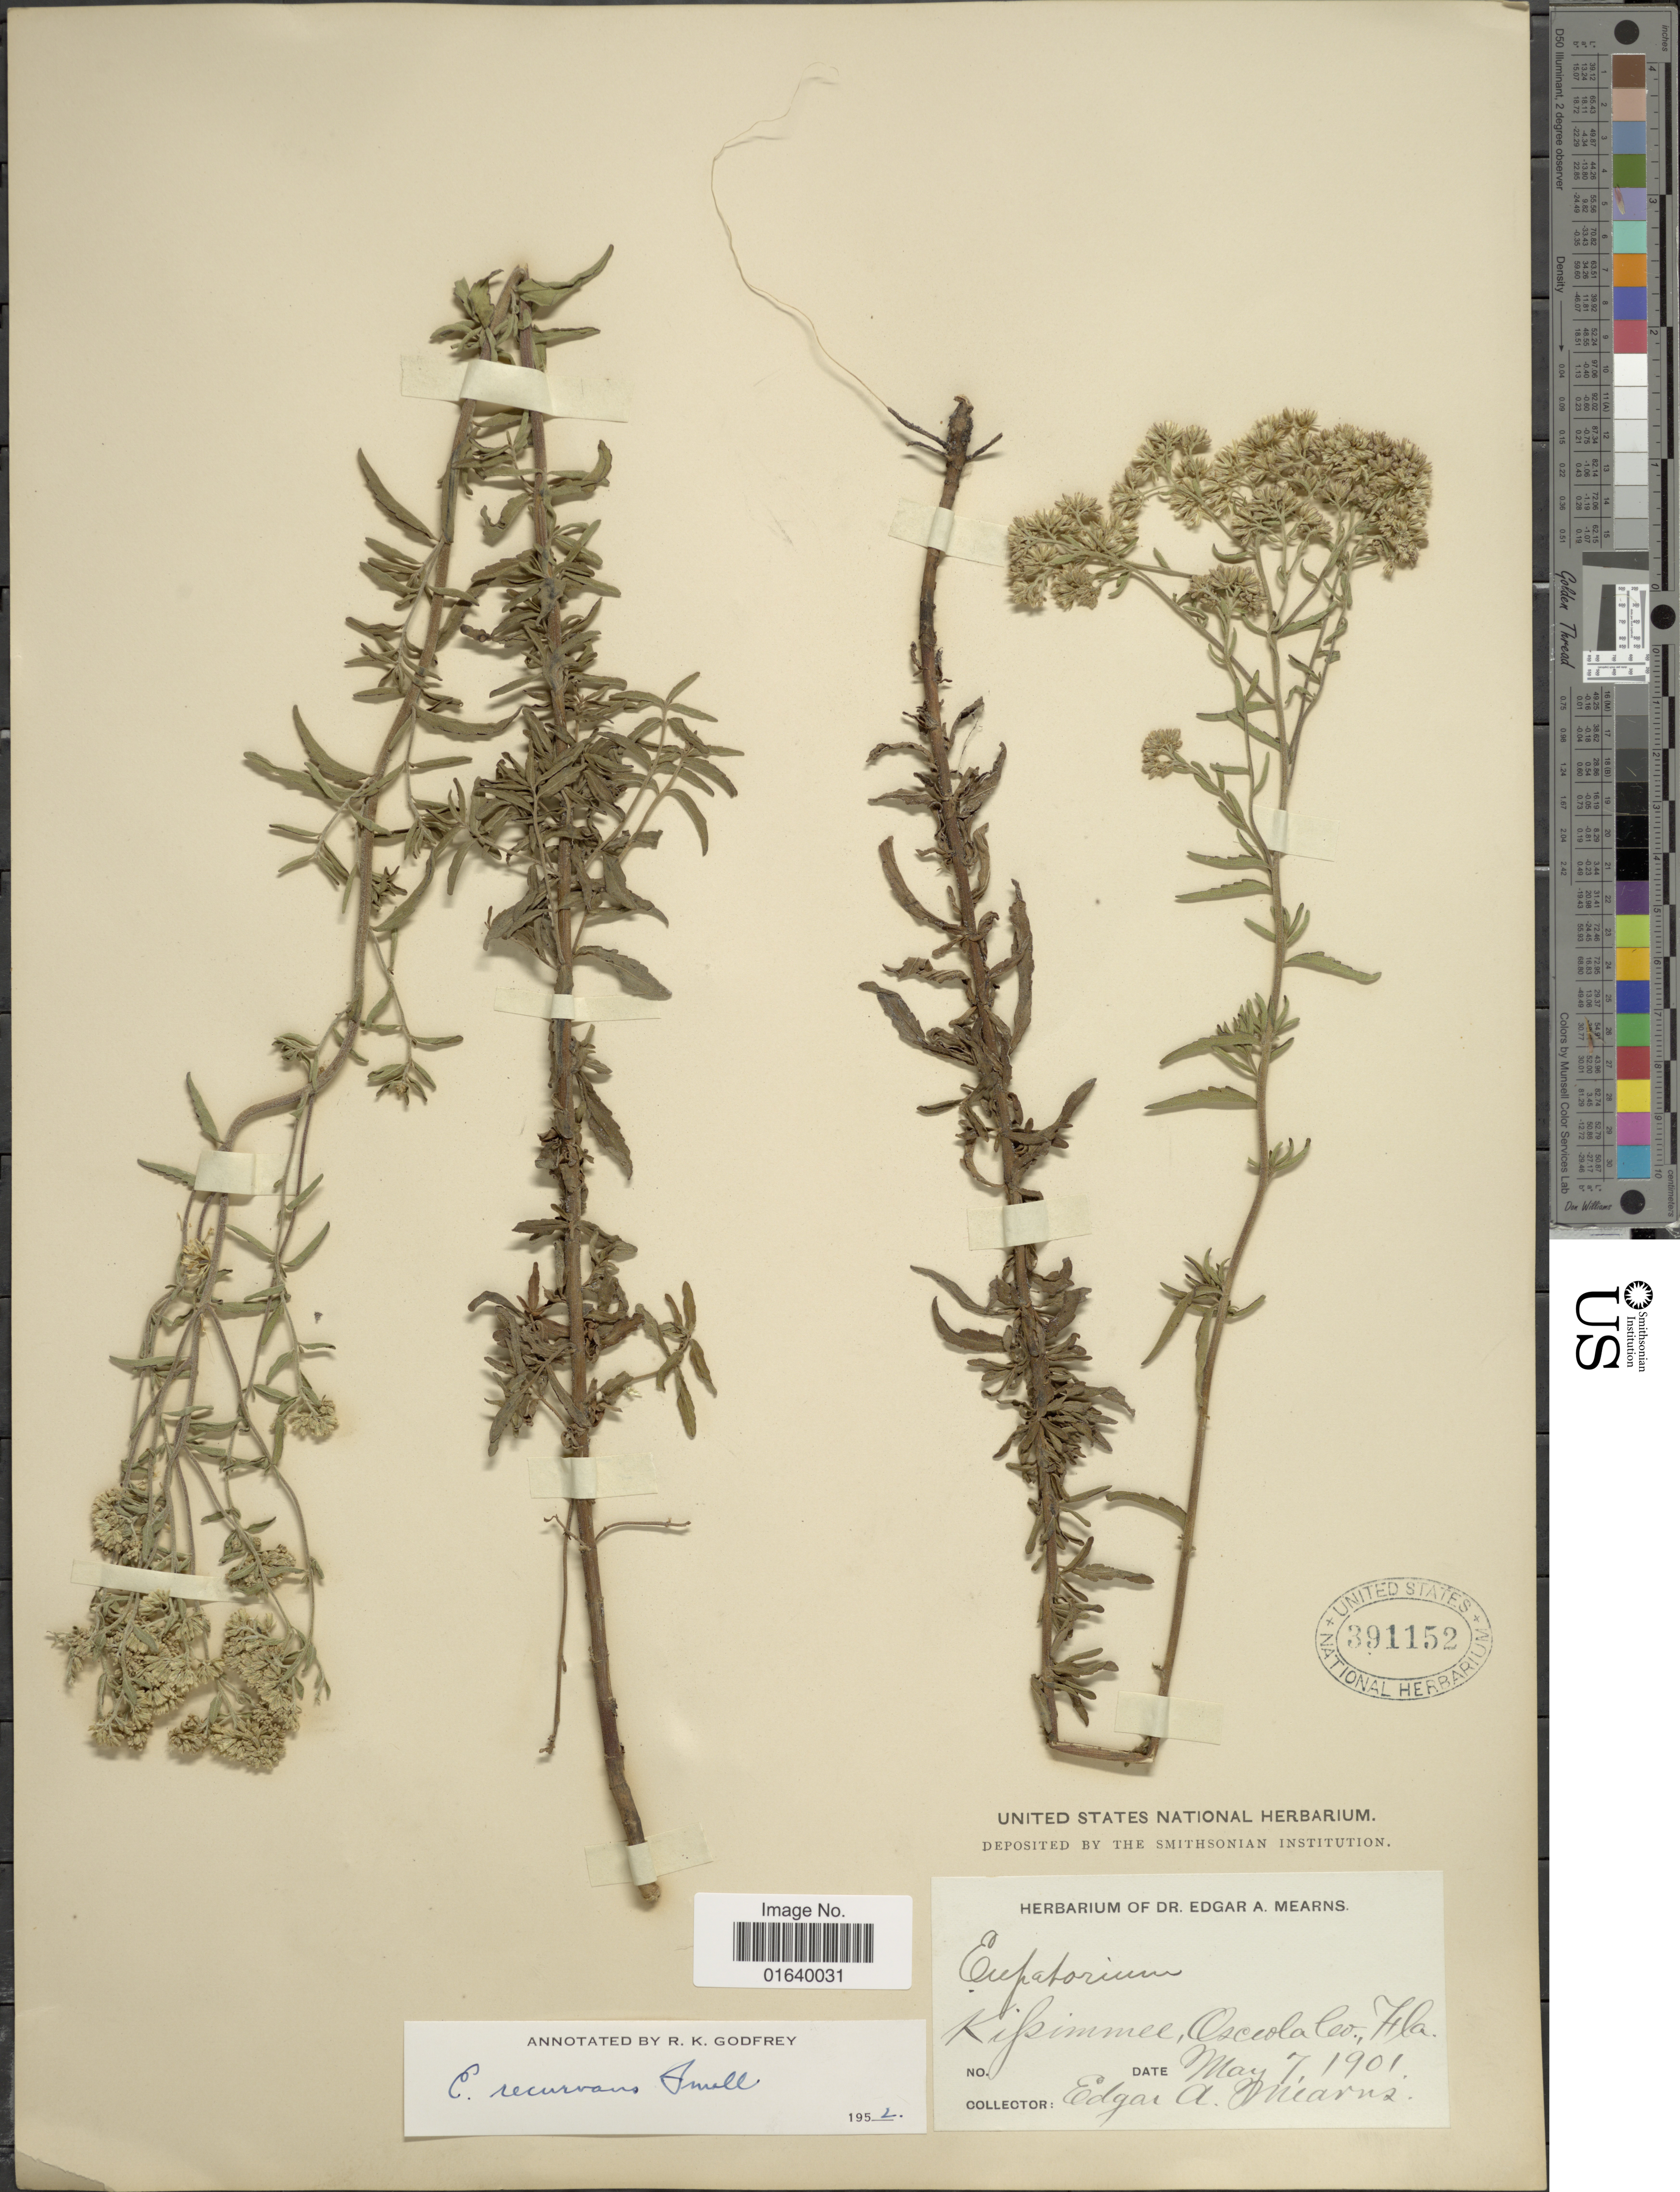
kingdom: Plantae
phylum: Tracheophyta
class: Magnoliopsida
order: Asterales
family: Asteraceae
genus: Eupatorium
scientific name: Eupatorium recurvans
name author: Small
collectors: E. A. Mearns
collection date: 1901-05-07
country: United States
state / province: Florida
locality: Kilsimmer, Osciola Co.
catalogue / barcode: US 391152